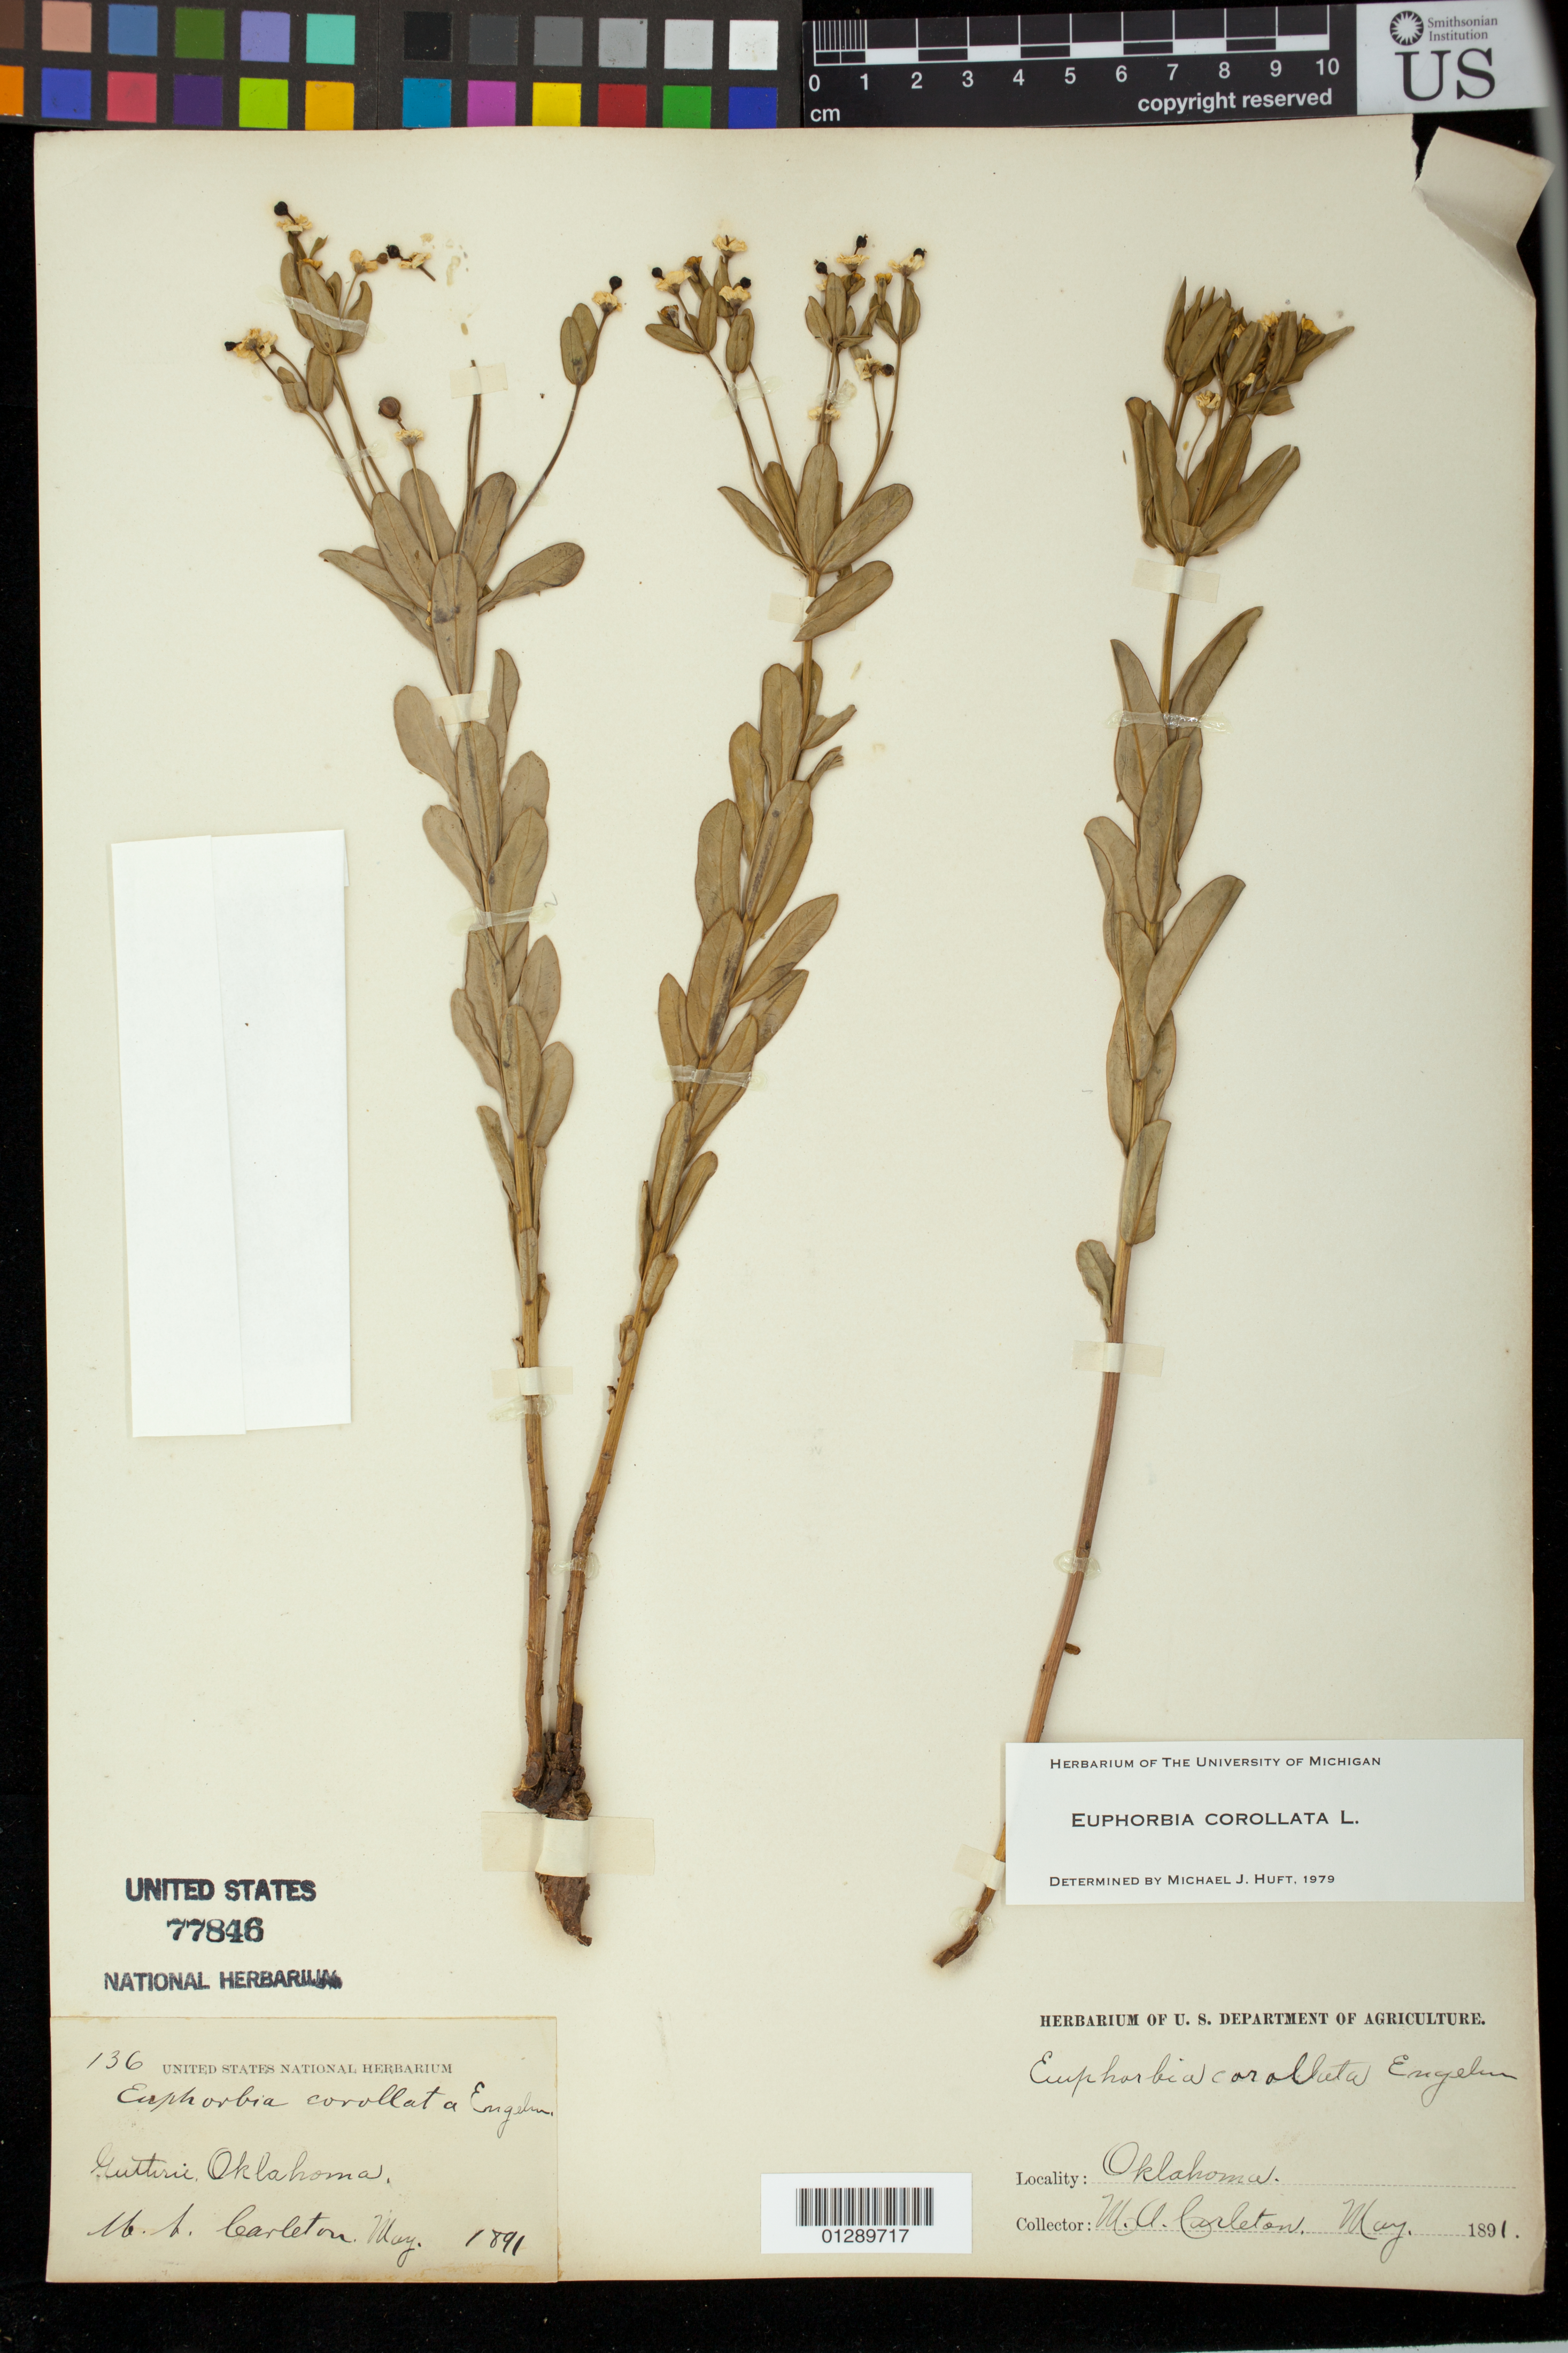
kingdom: Plantae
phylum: Tracheophyta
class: Magnoliopsida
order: Malpighiales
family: Euphorbiaceae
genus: Euphorbia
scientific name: Euphorbia corollata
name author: L.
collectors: M. A. Carleton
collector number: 136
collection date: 1891-05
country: United States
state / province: Oklahoma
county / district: Logan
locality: Guthrie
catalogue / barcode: US 77846